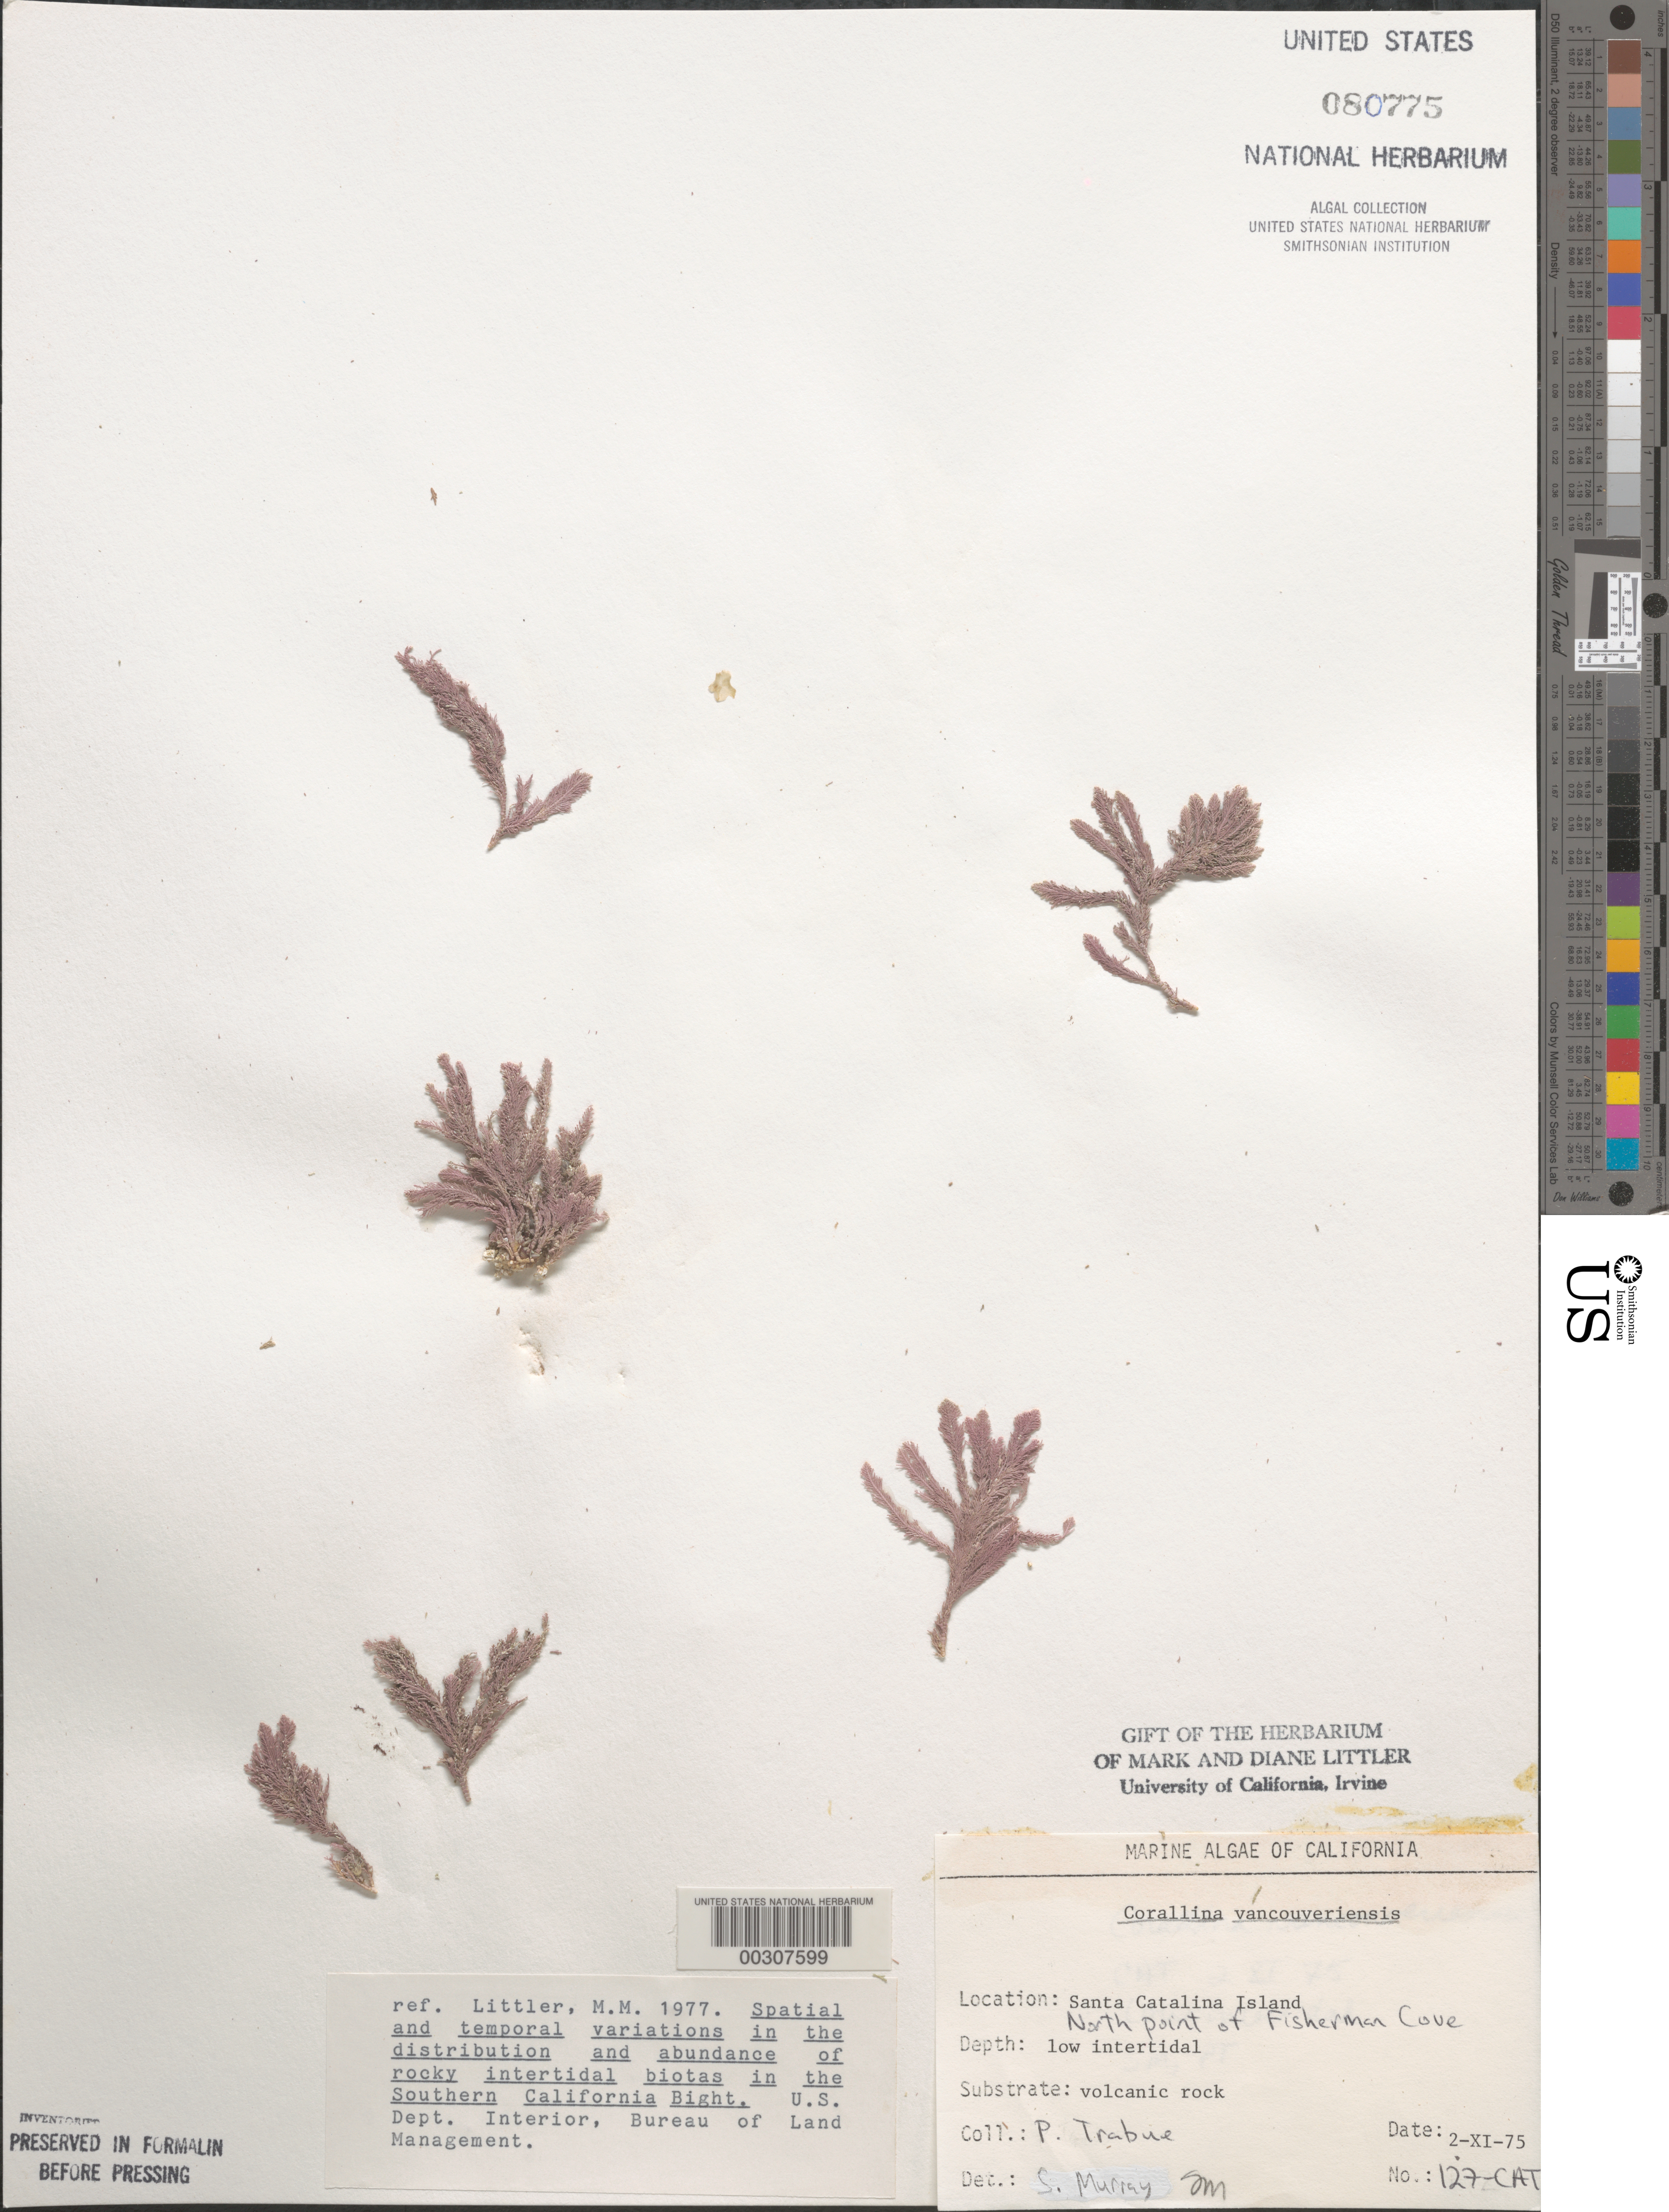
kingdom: Plantae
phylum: Rhodophyta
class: Florideophyceae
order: Corallinales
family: Corallinaceae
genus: Corallina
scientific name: Corallina vancouveriensis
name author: Yendo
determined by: Murray, S. N.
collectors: P. J. Trabue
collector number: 127-cat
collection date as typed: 02 Nov 1975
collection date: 1975-11-02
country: United States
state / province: California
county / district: Los Angeles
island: Santa Catalina Island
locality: Fishermen Cove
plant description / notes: BLM-SOCALBIGHT Rocky Intertidal Survey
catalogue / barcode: US 80775